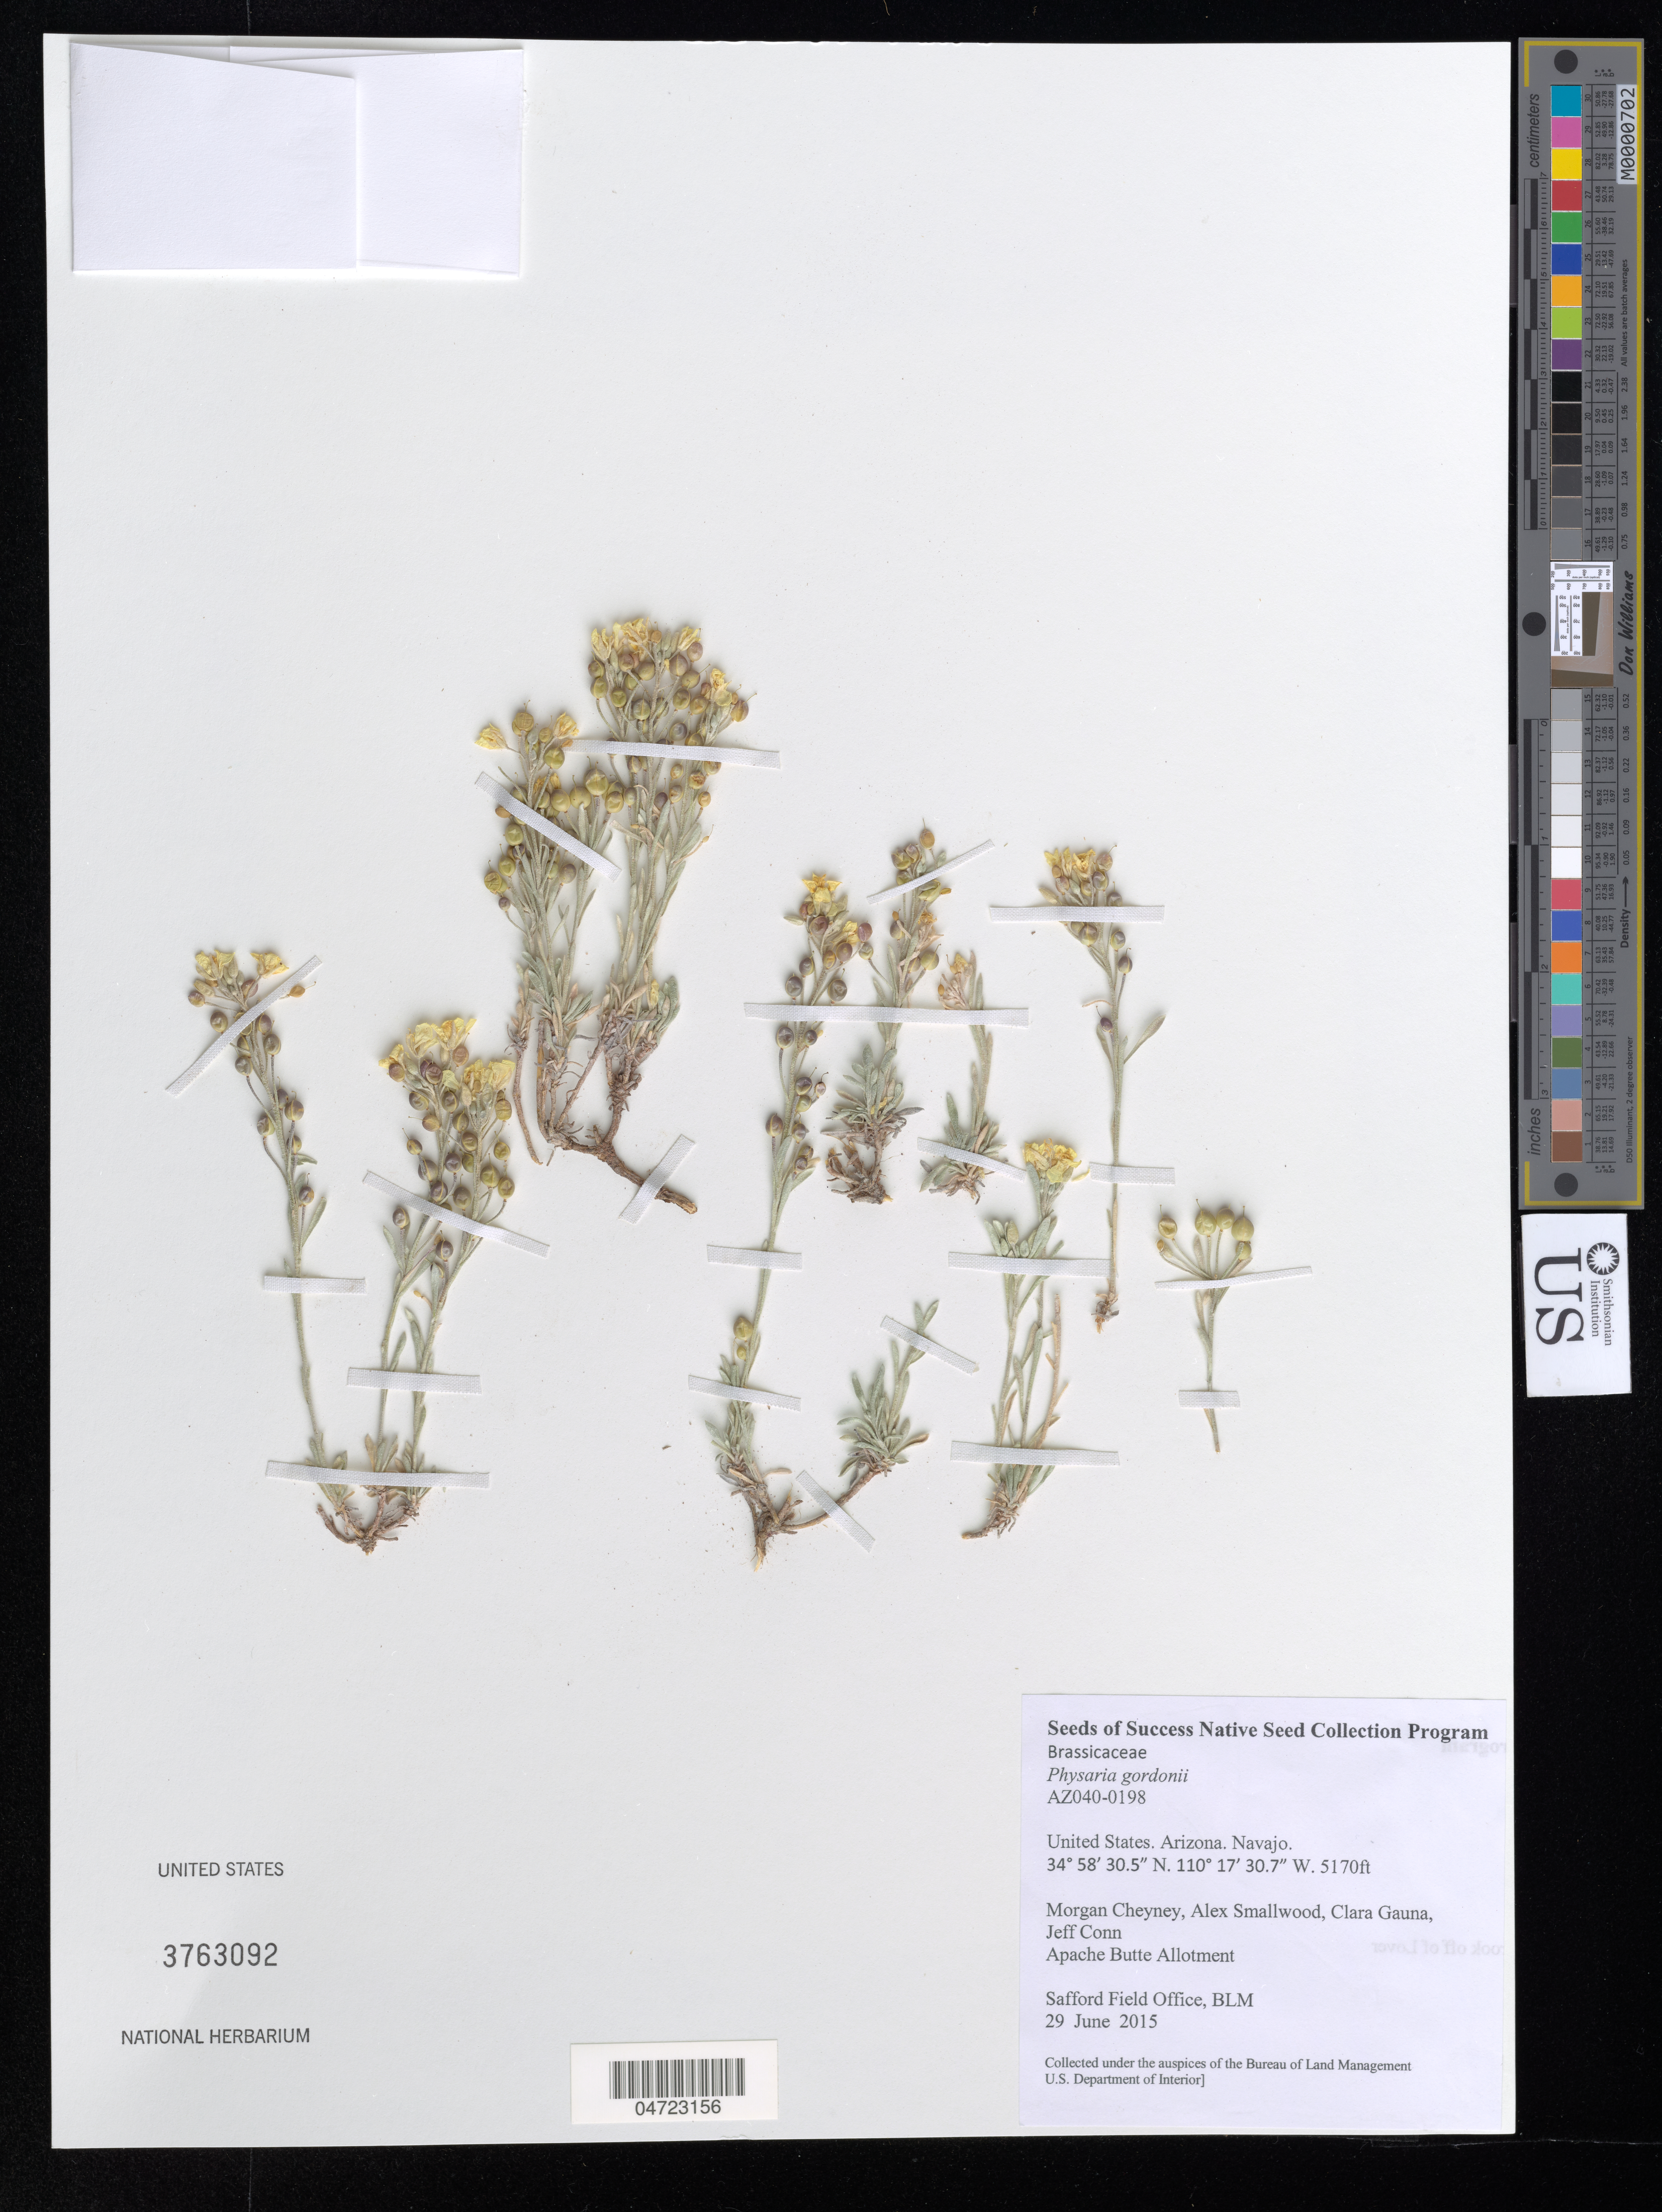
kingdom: Plantae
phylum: Tracheophyta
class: Magnoliopsida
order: Brassicales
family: Brassicaceae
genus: Physaria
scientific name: Physaria gordonii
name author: (A. Gray) O'Kane & Al-Shehbaz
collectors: M. Cheyney, A. Smallwood, C. Gauna & J. Conn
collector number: AZ040-0198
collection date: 2015-06-29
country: United States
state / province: Arizona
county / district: Navajo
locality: Navajo.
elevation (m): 1576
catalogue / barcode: US 3763092